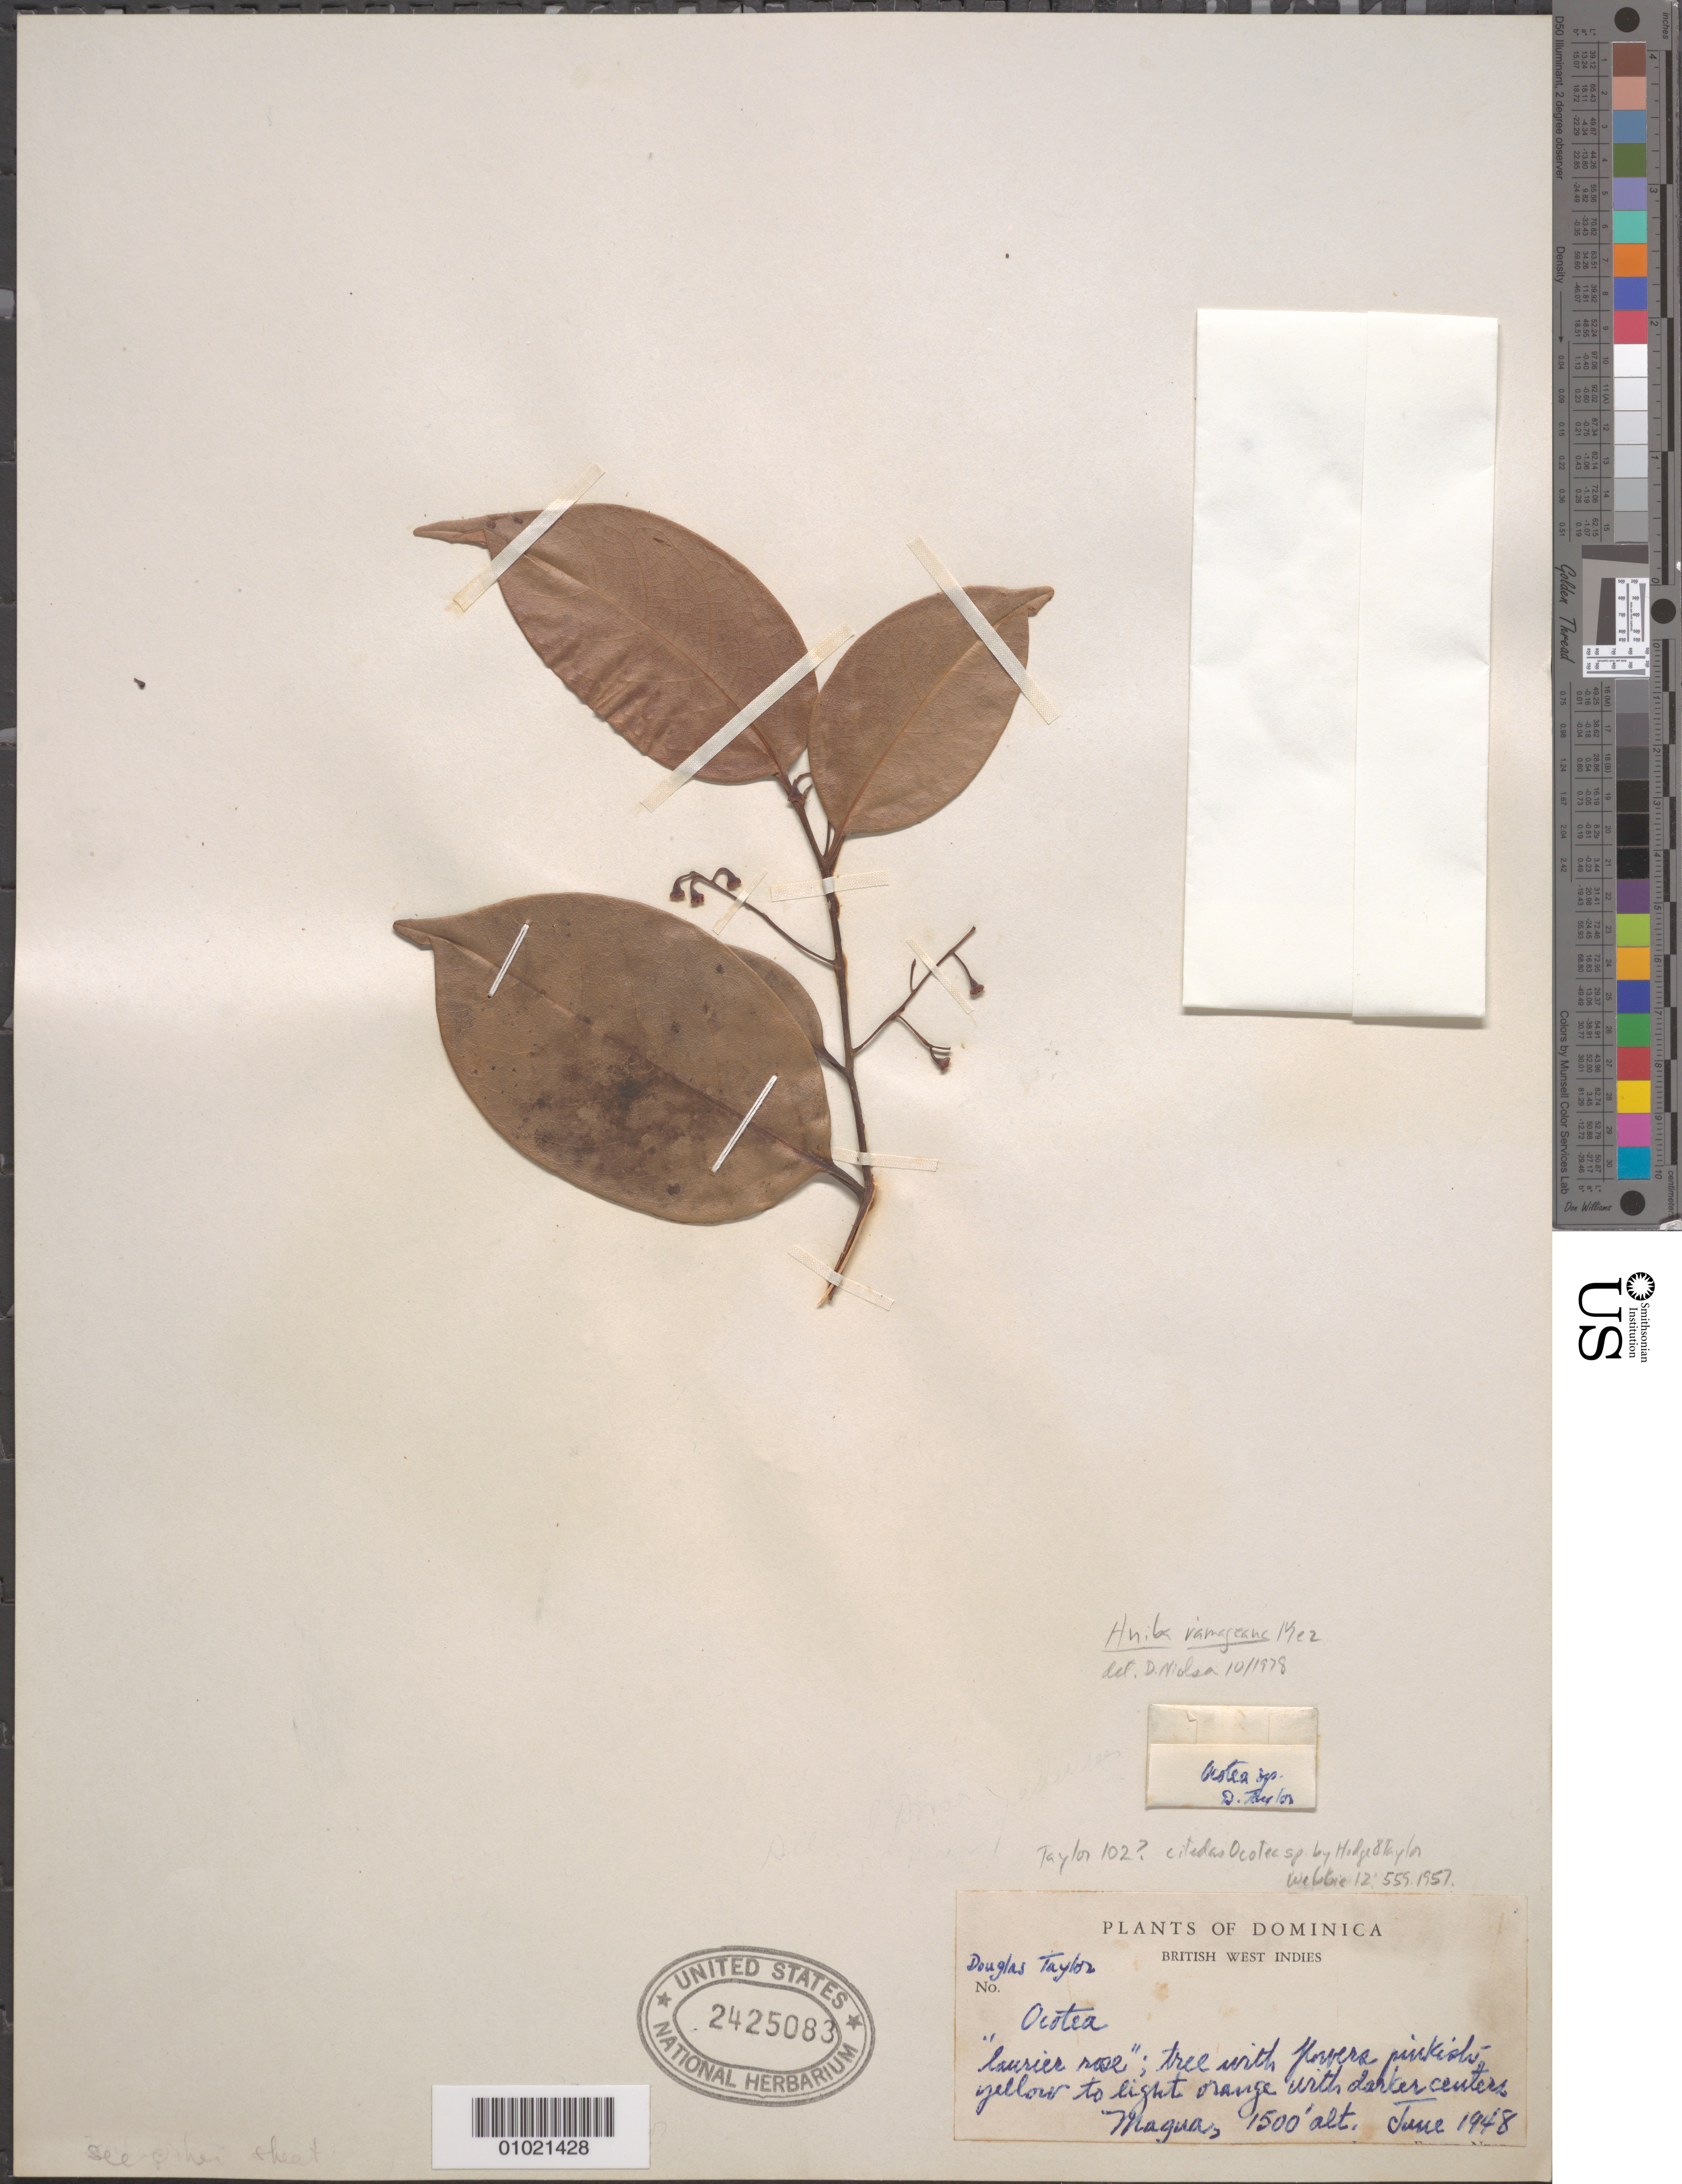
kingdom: Plantae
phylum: Tracheophyta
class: Magnoliopsida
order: Laurales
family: Lauraceae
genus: Aniba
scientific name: Aniba ramageana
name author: Mez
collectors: D. Taylor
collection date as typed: Jun 1948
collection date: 1948-06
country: Dominica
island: Dominica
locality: Magua,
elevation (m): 457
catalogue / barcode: US 2425083